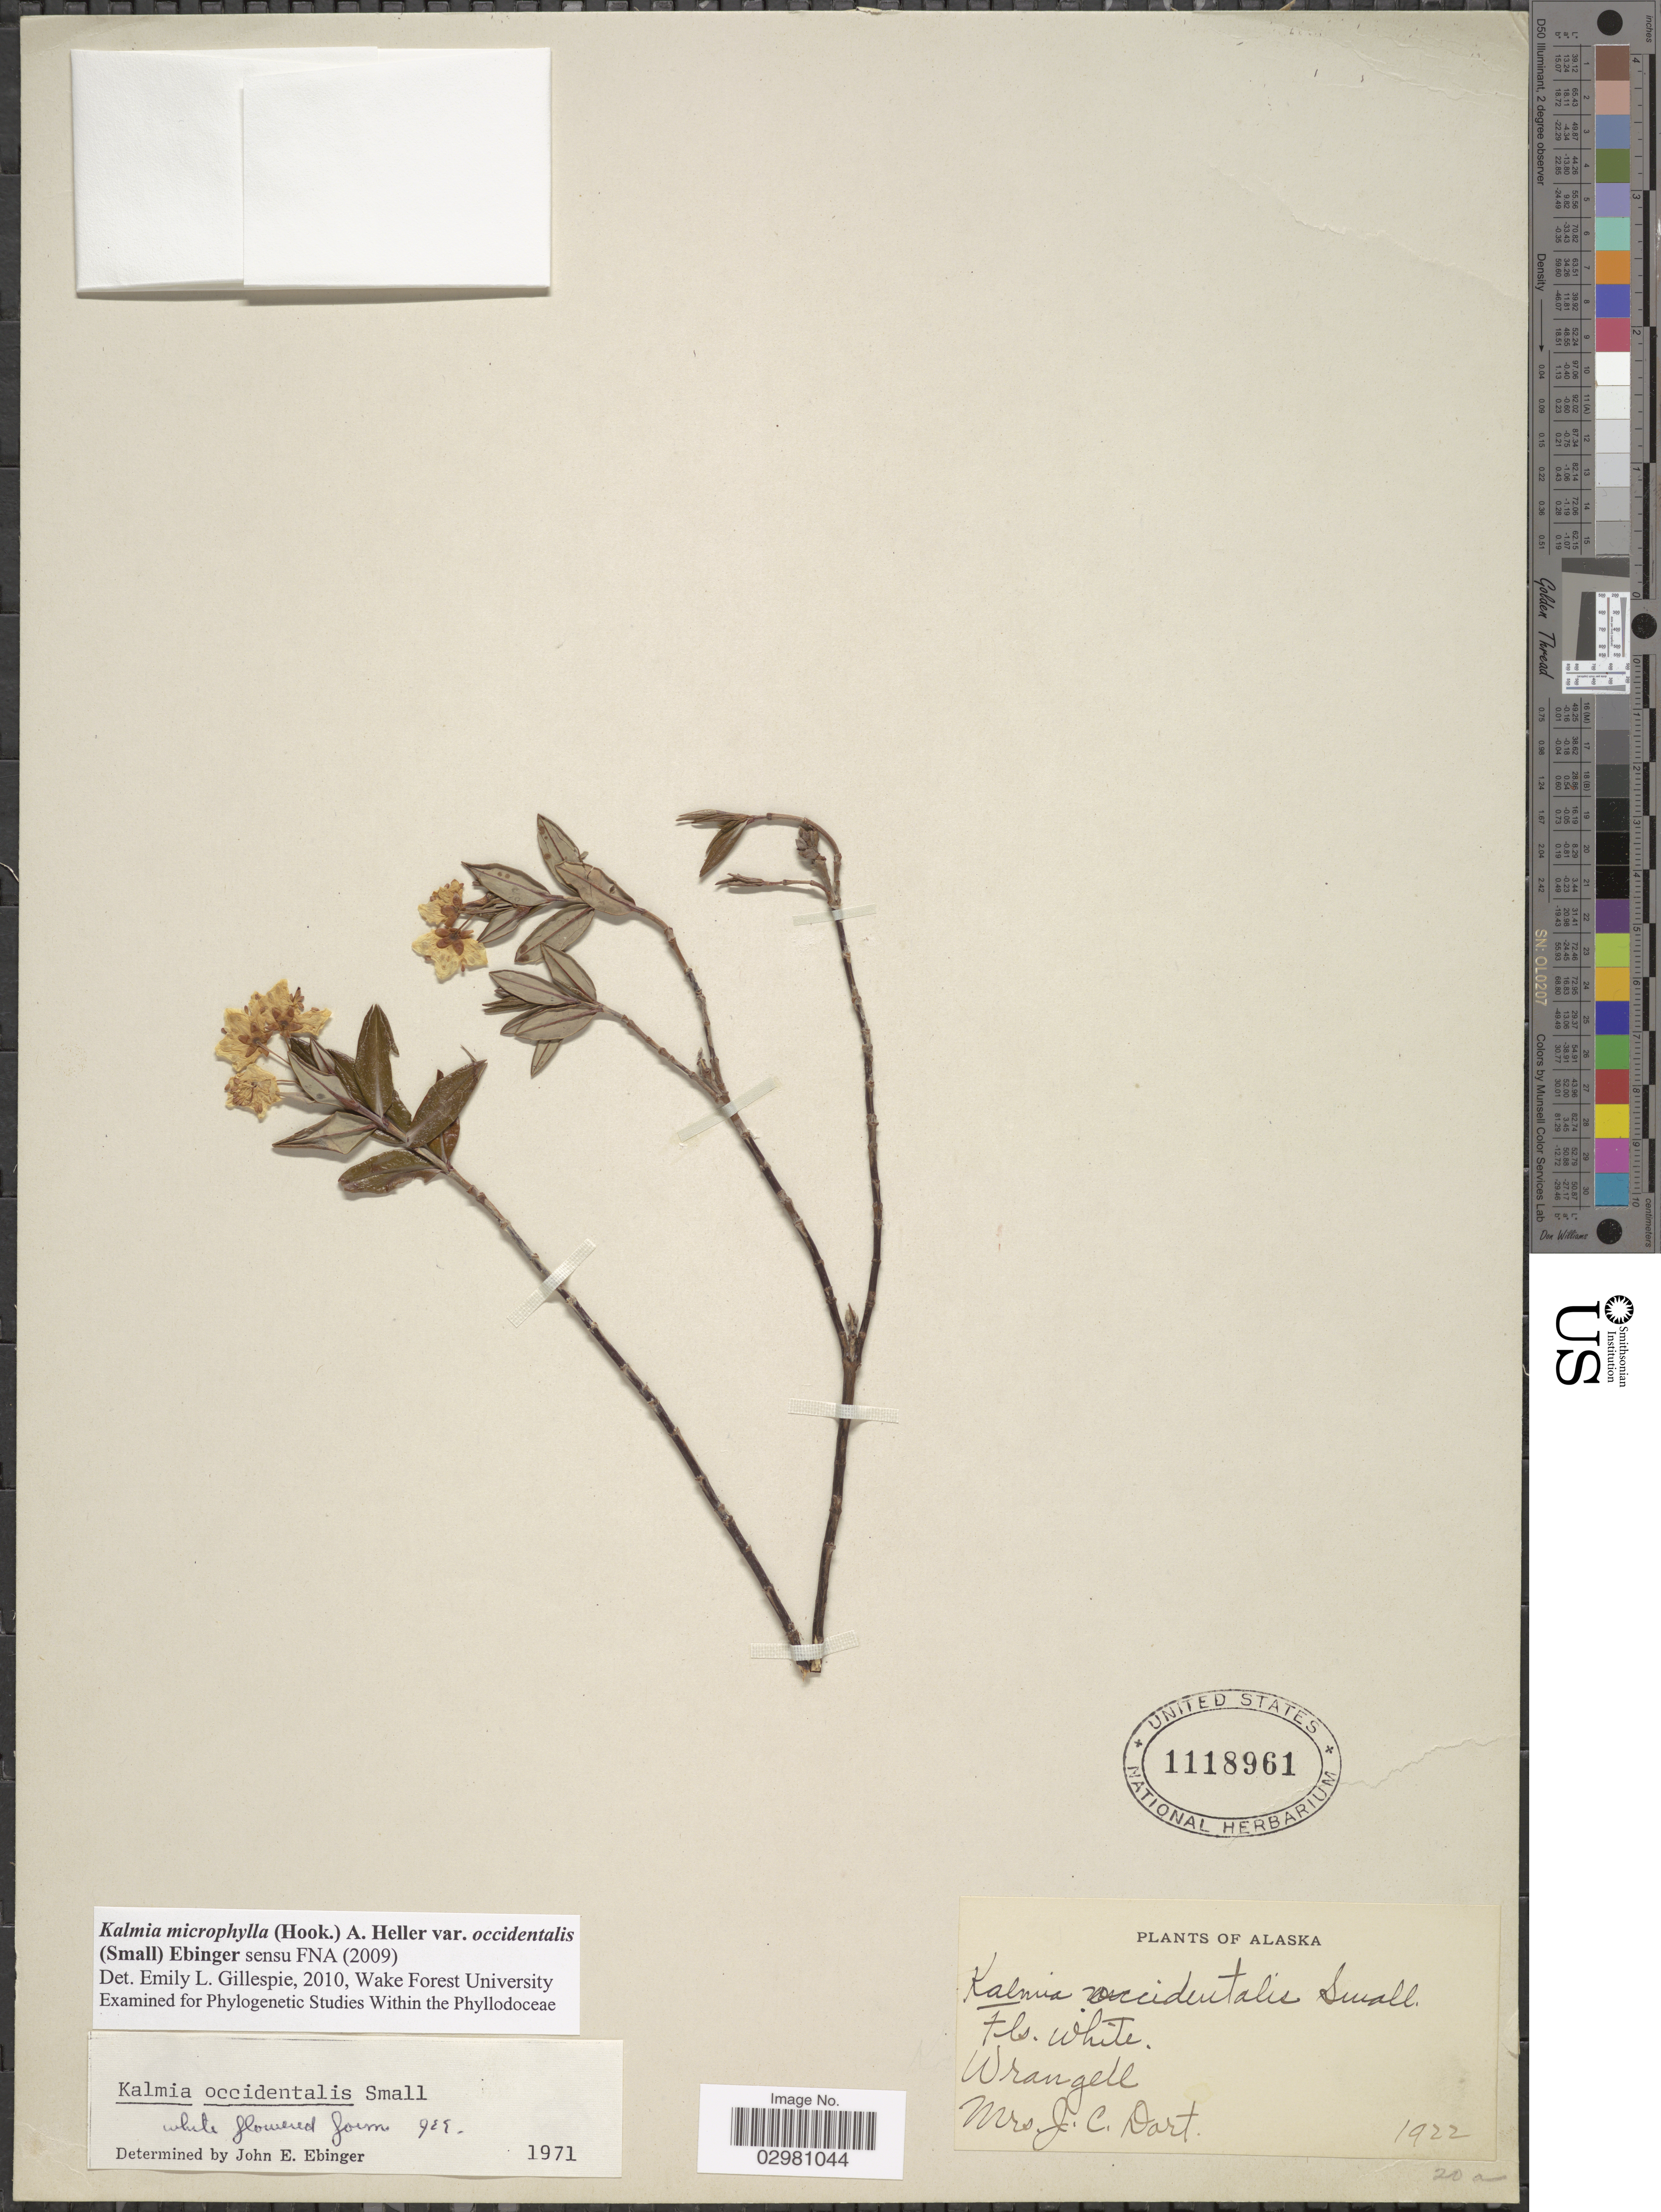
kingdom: Plantae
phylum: Tracheophyta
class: Magnoliopsida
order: Ericales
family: Ericaceae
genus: Kalmia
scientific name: Kalmia microphylla var. occidentalis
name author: (Small) Ebinger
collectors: J. Dart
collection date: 1922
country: United States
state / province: Alaska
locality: Wrangell.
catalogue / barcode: US 1118961